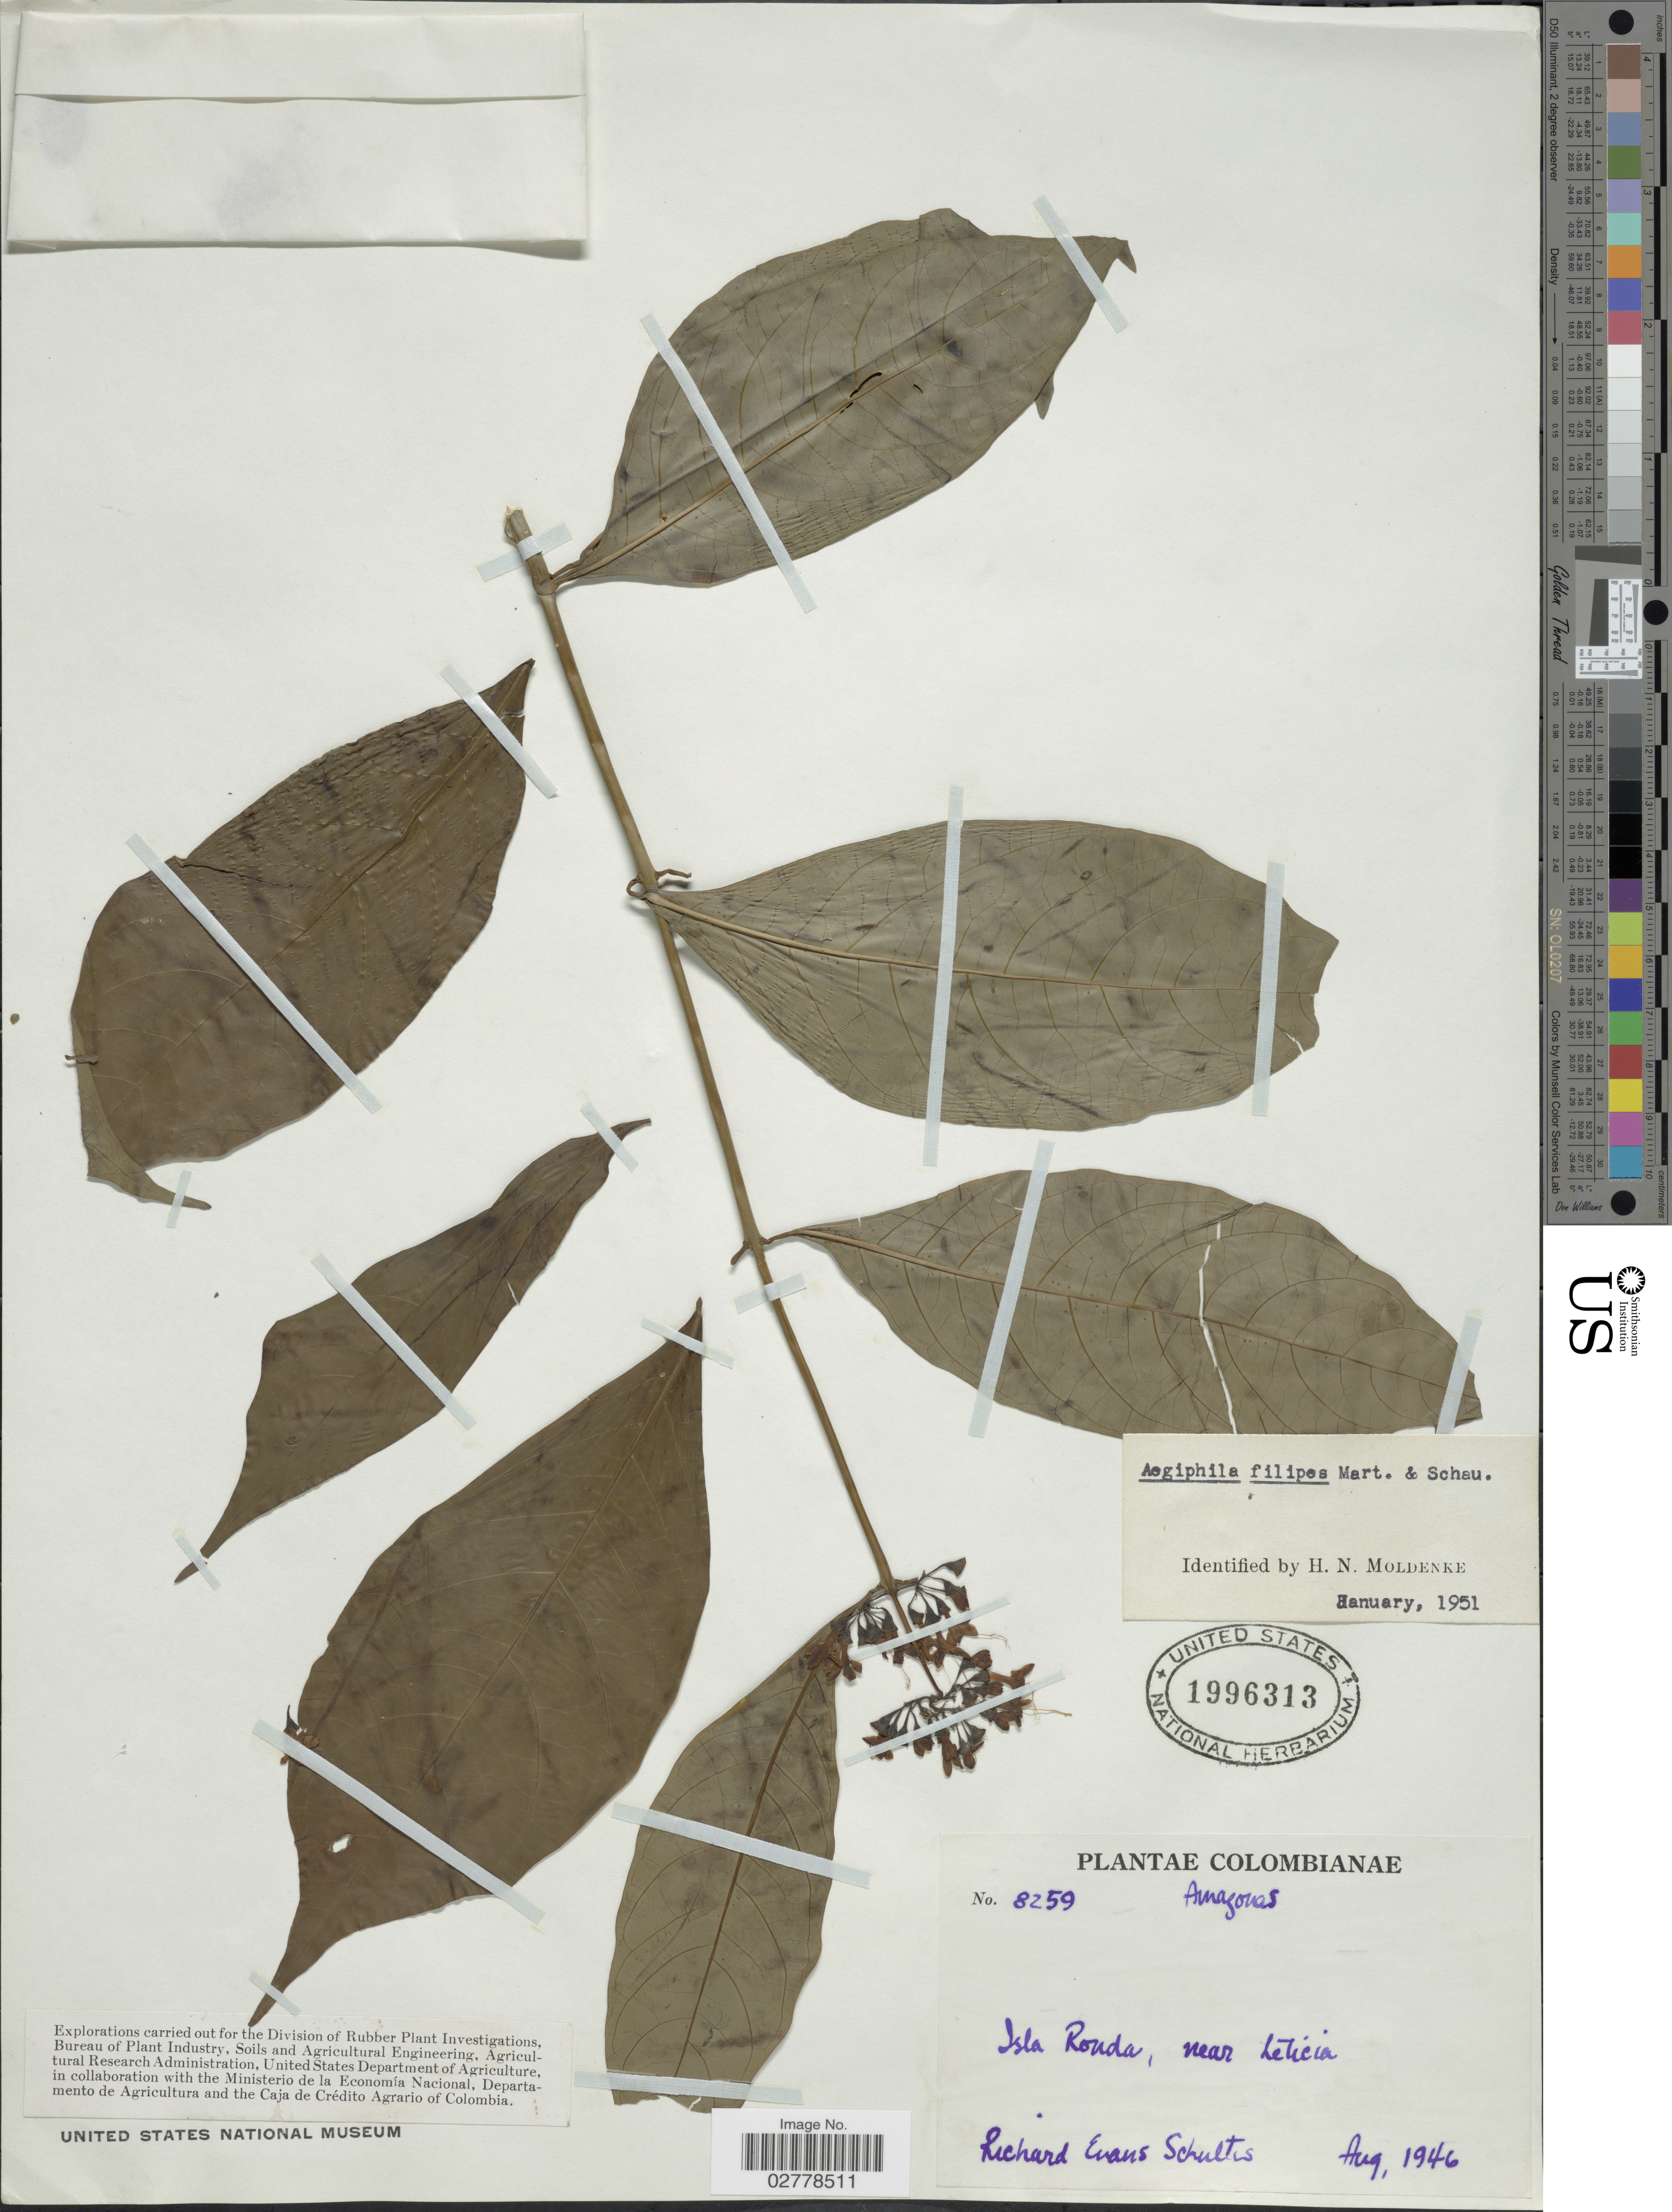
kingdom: Plantae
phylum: Tracheophyta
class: Magnoliopsida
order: Lamiales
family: Lamiaceae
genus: Aegiphila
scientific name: Aegiphila filipes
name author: Mart. & Schauer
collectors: R. E. Schultes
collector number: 8259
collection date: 1946-08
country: Colombia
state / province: Amazônas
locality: Isla Ronda, near Leticia.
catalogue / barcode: US 1996313